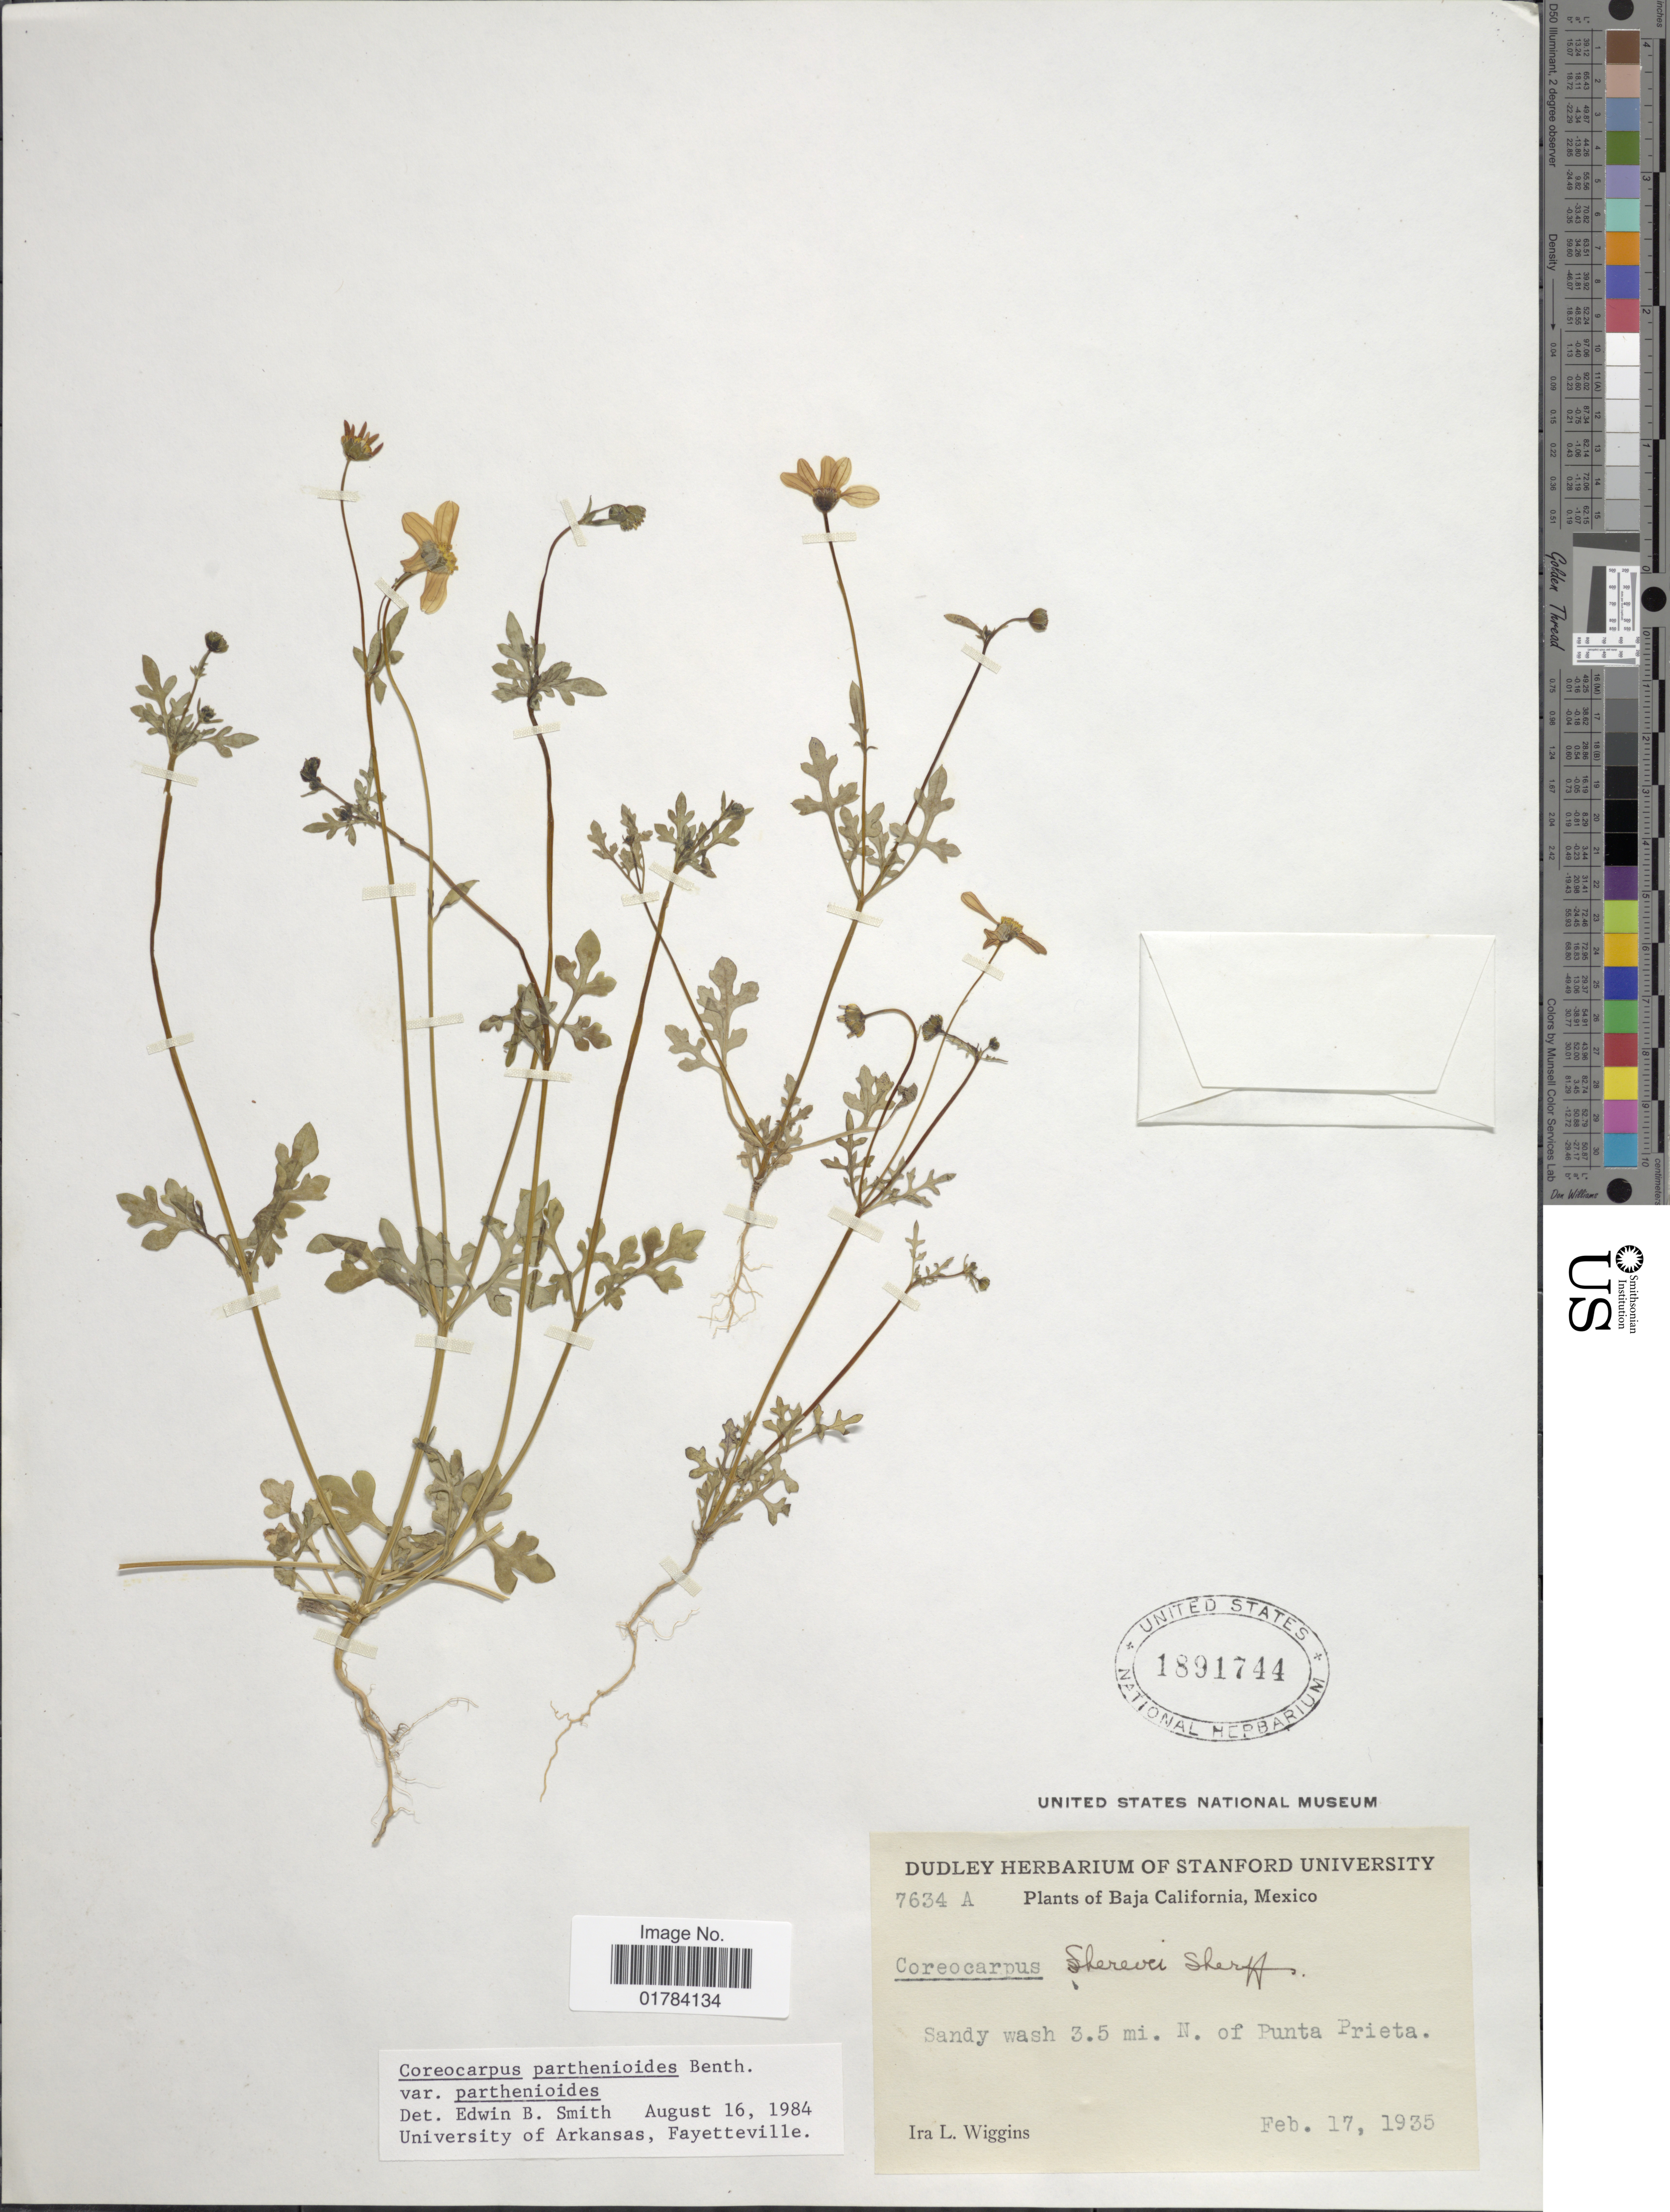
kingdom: Plantae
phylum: Tracheophyta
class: Magnoliopsida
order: Asterales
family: Asteraceae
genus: Coreocarpus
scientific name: Coreocarpus parthenioides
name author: Benth.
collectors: I. L. Wiggins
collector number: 7634A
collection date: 1935-02-17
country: Mexico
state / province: Baja California Sur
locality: Sandy wash 3.5 mi. N. of Punta Prieta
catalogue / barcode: US 1891744